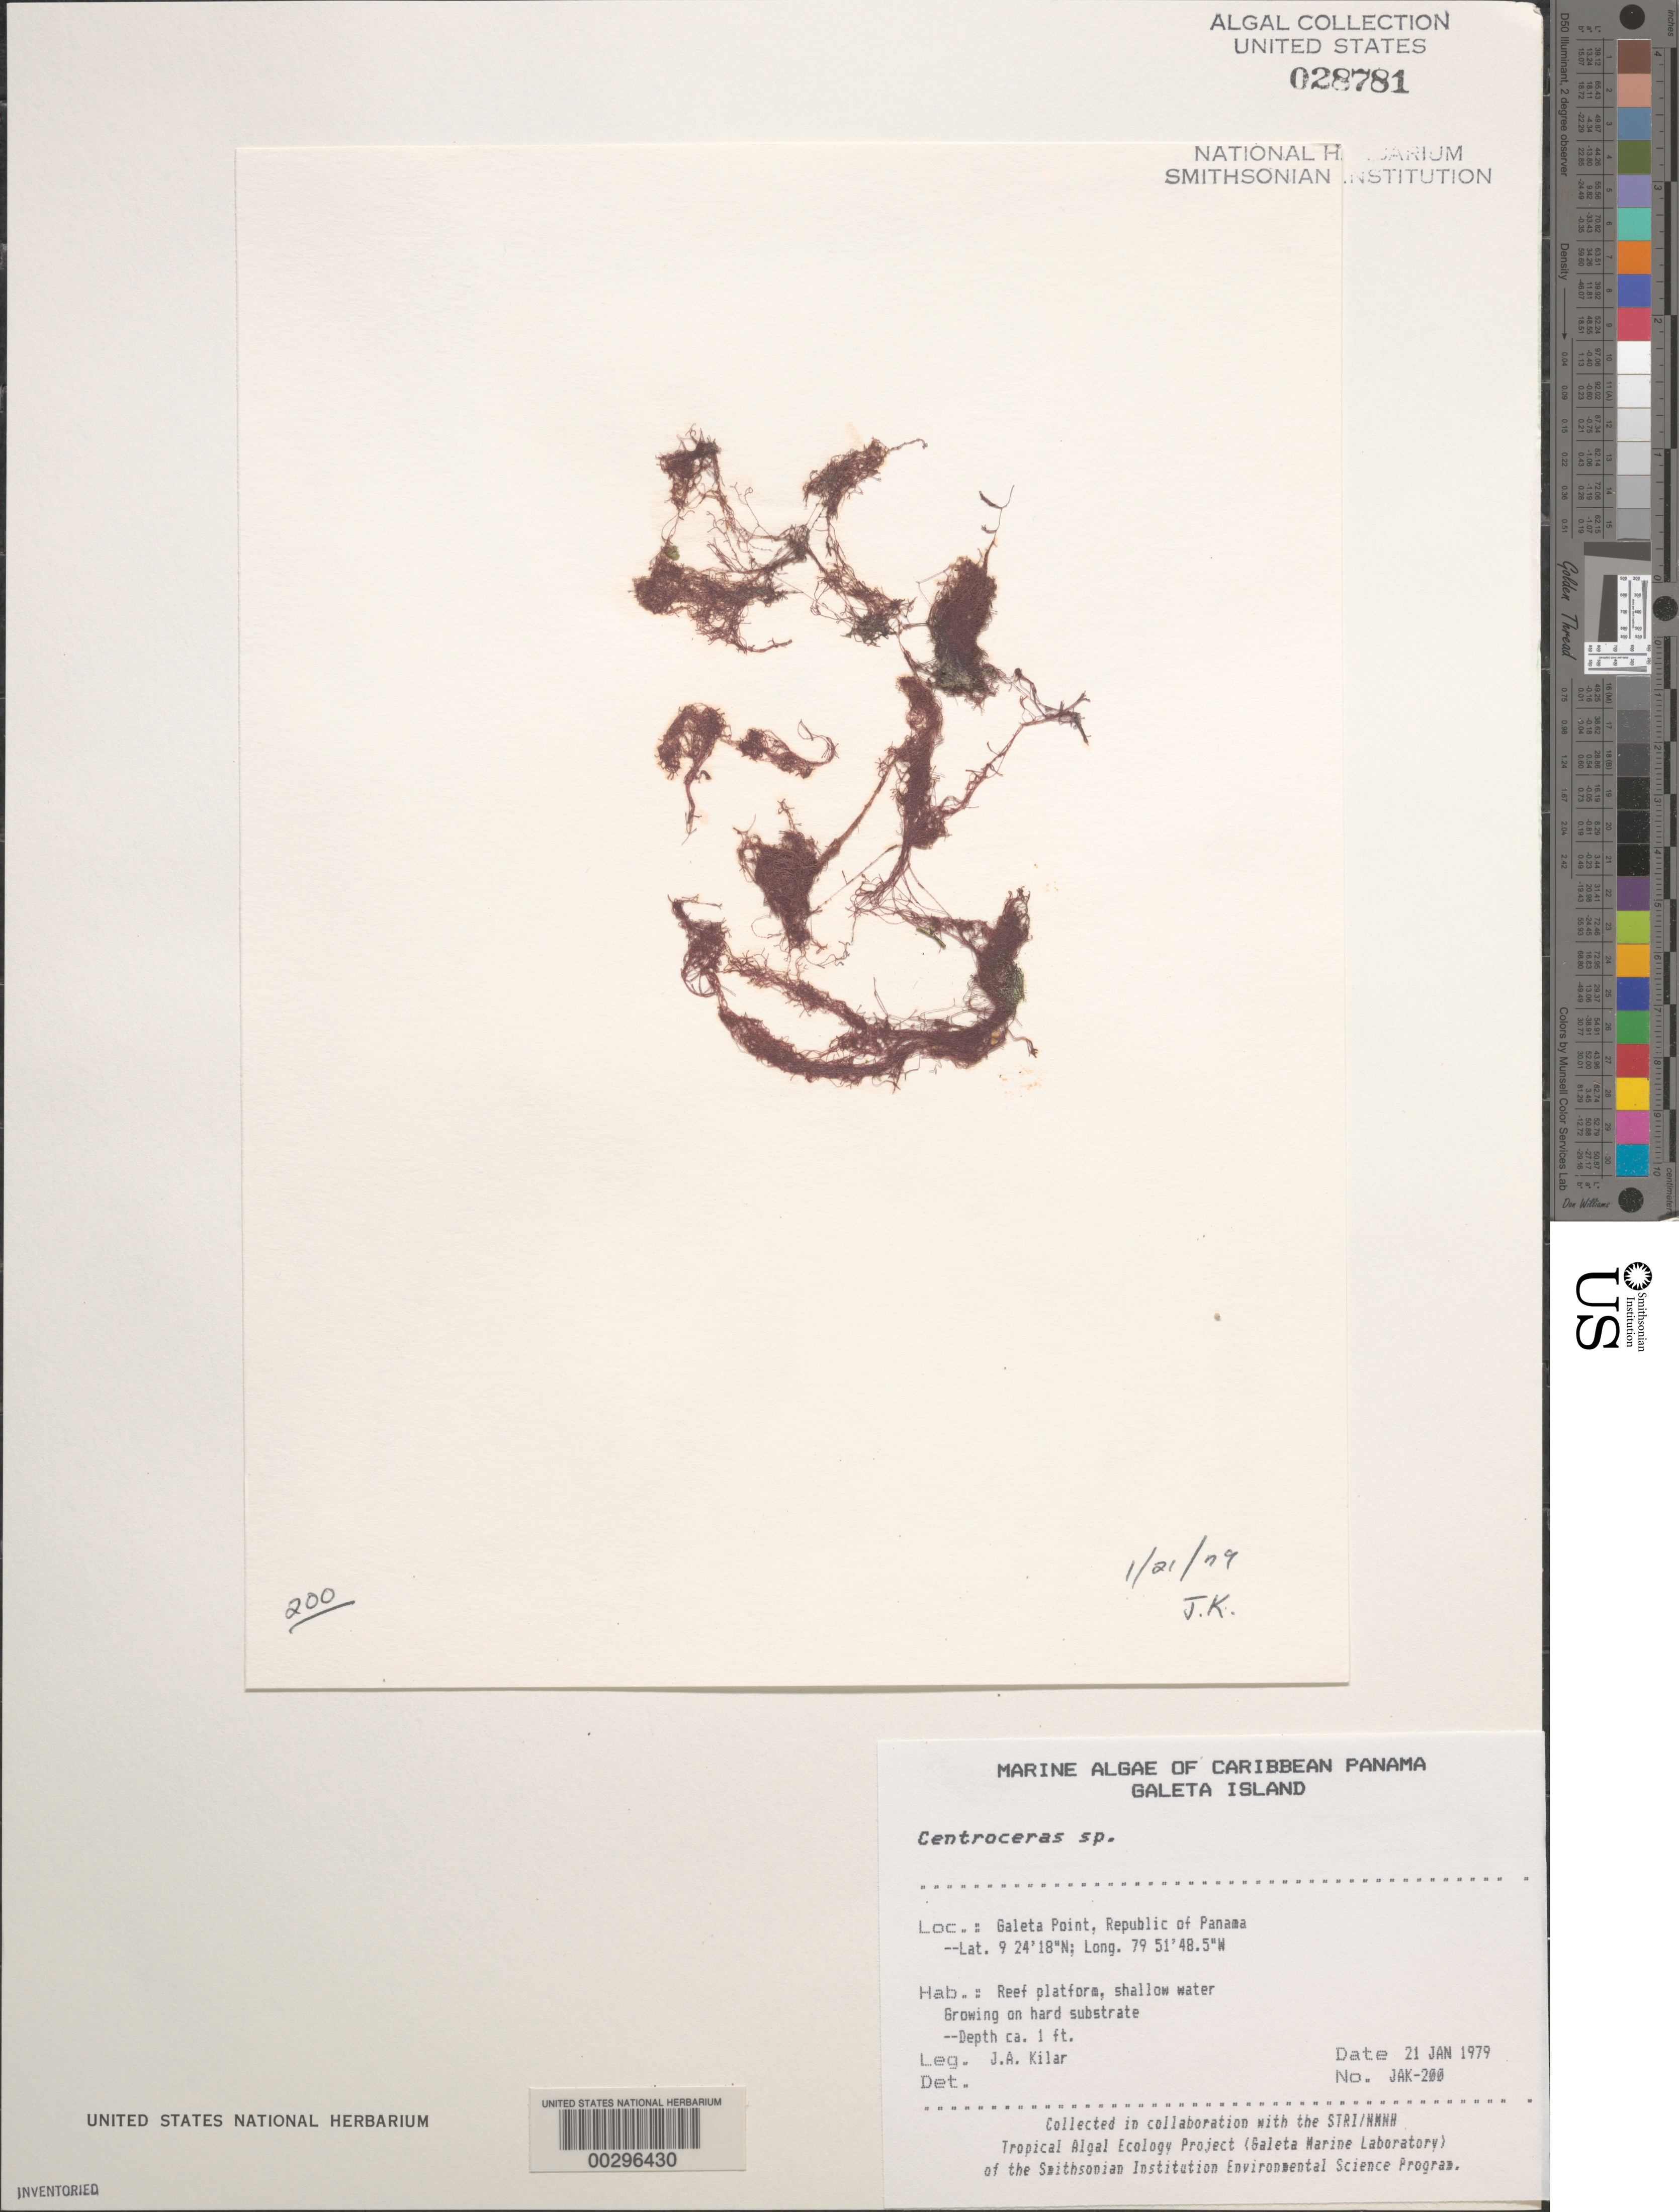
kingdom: Plantae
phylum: Rhodophyta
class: Florideophyceae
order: Ceramiales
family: Ceramiaceae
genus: Centroceras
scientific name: Centroceras sp.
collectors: J. A. Kilar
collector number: JAK-200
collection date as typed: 21 Jan 1979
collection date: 1979-01-21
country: Panama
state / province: Colón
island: Galeta Island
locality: Galeta Point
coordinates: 9 24'18"N, 79 51'48.5"W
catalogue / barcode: US 28781